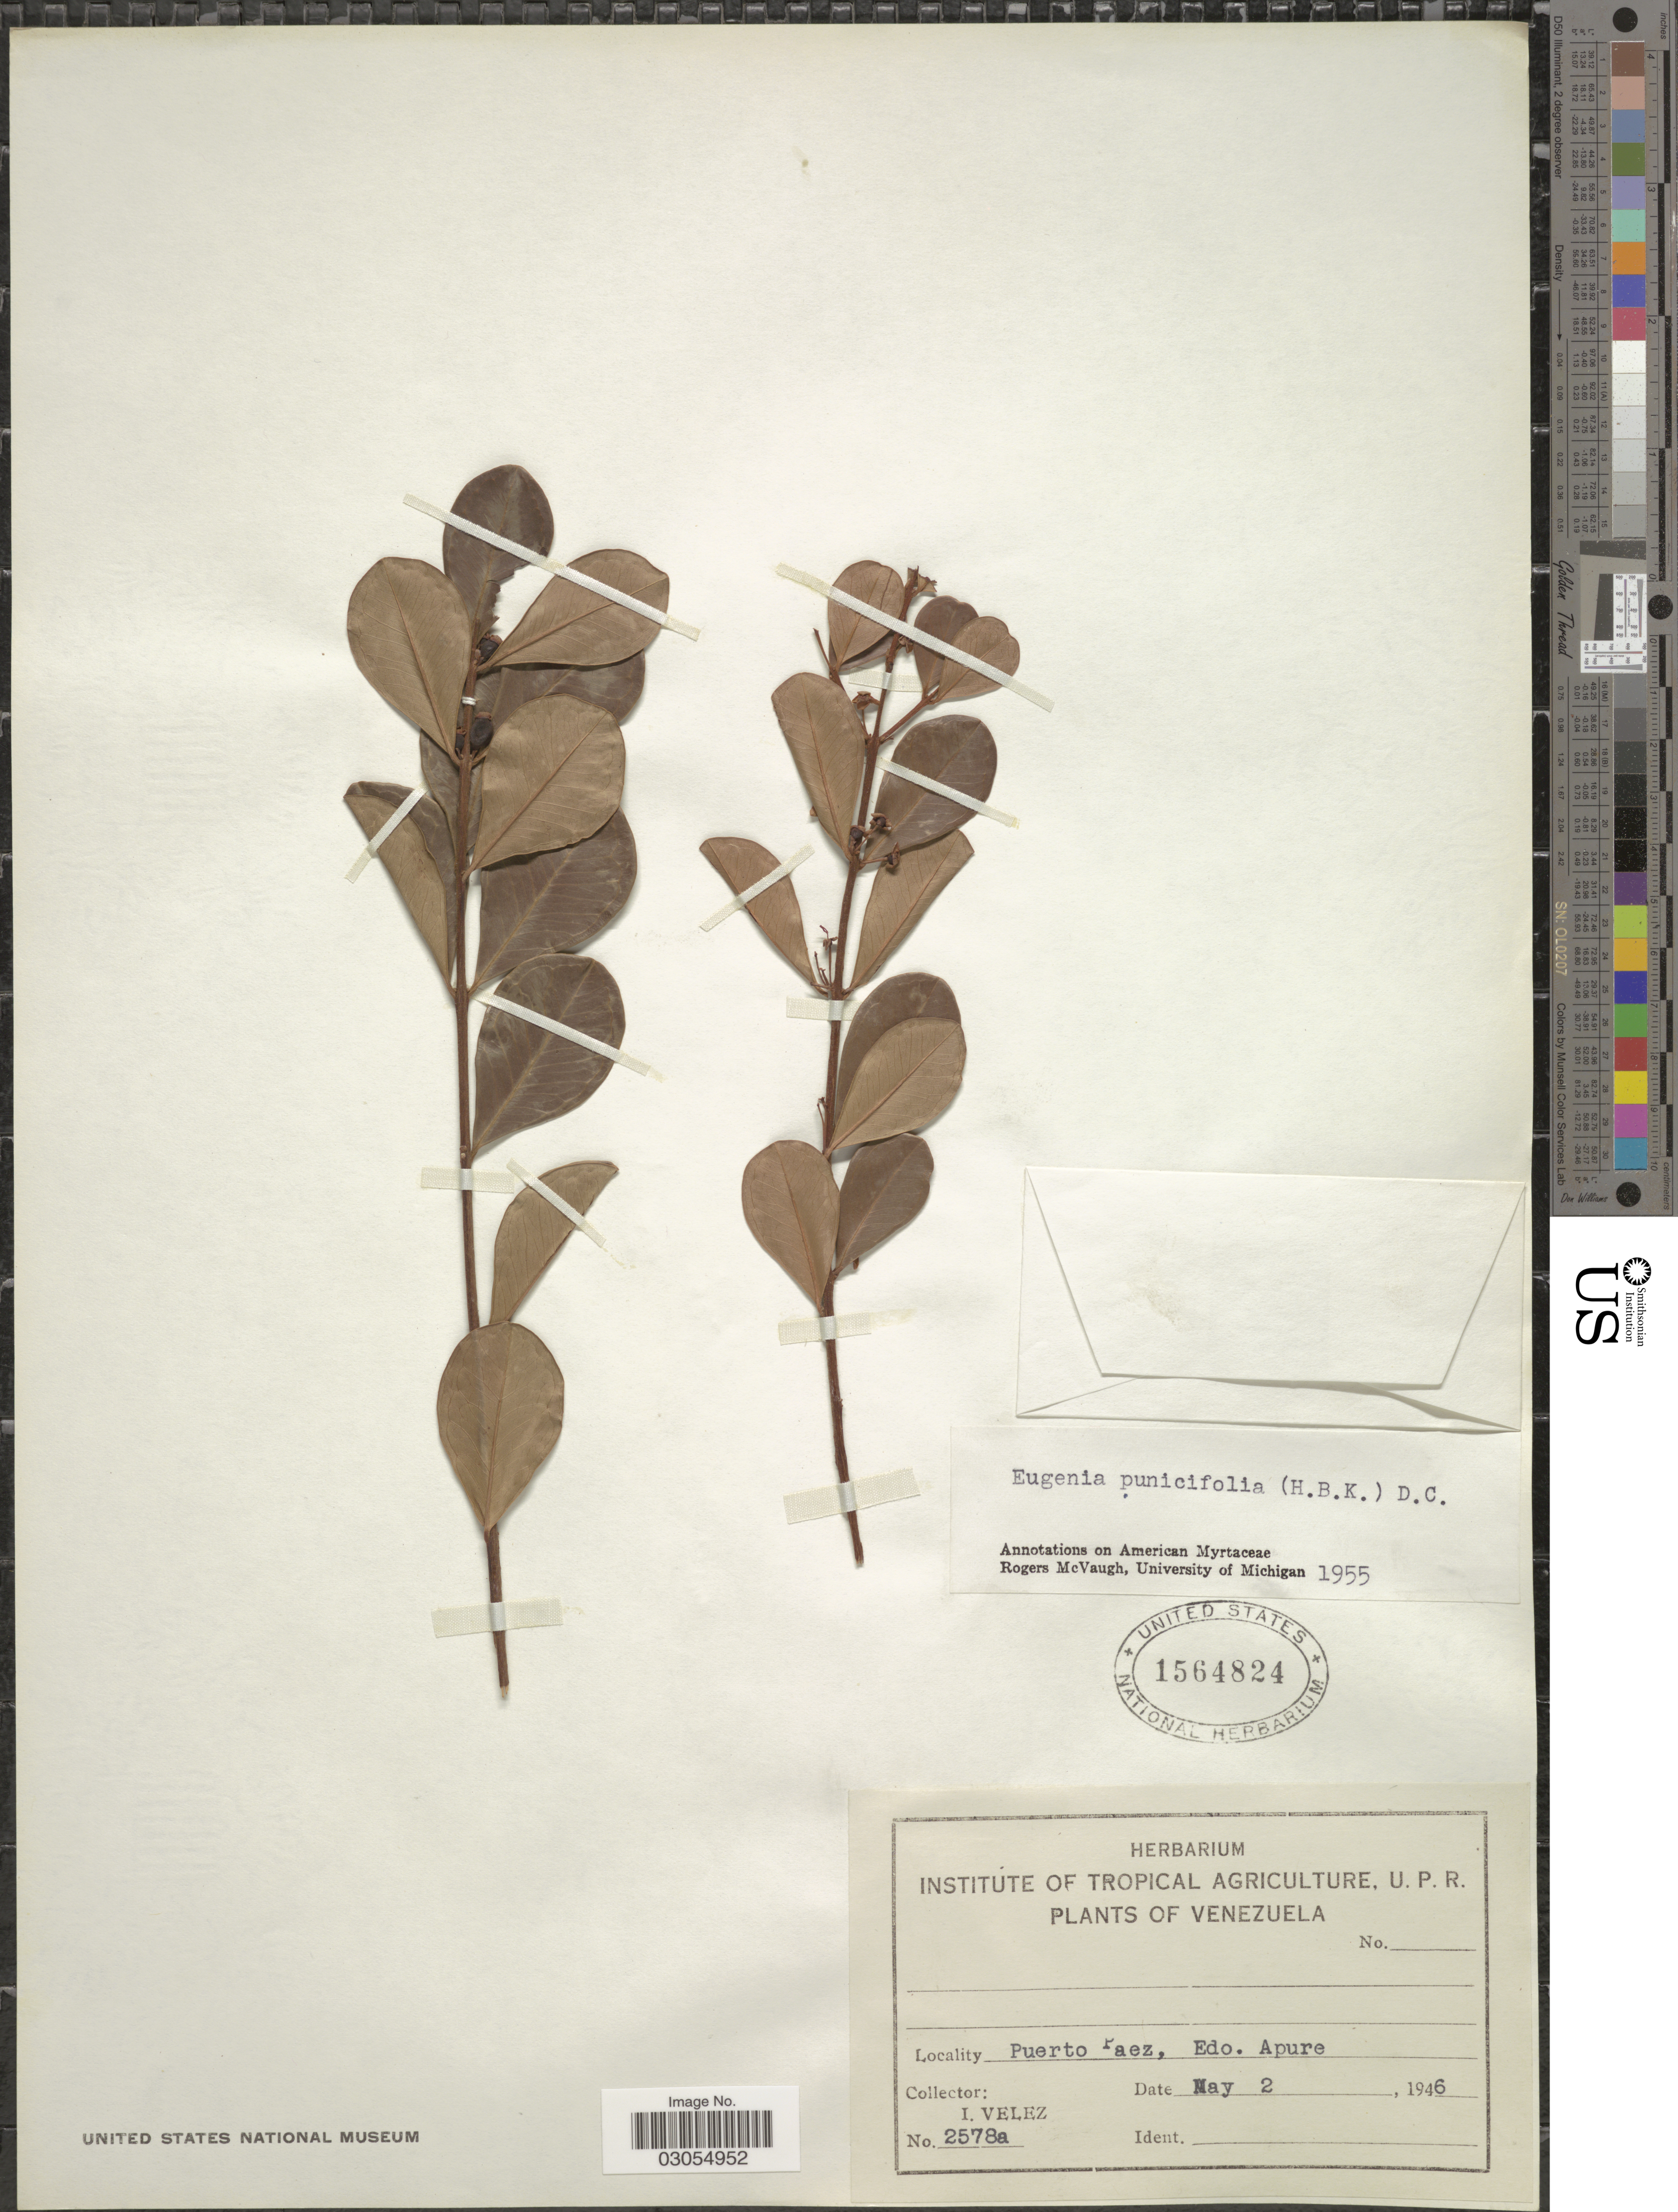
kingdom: Plantae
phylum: Tracheophyta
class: Magnoliopsida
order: Myrtales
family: Myrtaceae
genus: Eugenia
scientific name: Eugenia punicifolia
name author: (Kunth) DC.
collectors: I. Velez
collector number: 2578a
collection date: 1946-05-02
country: Venezuela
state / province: Apure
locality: Puerto Paez.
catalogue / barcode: US 1564824